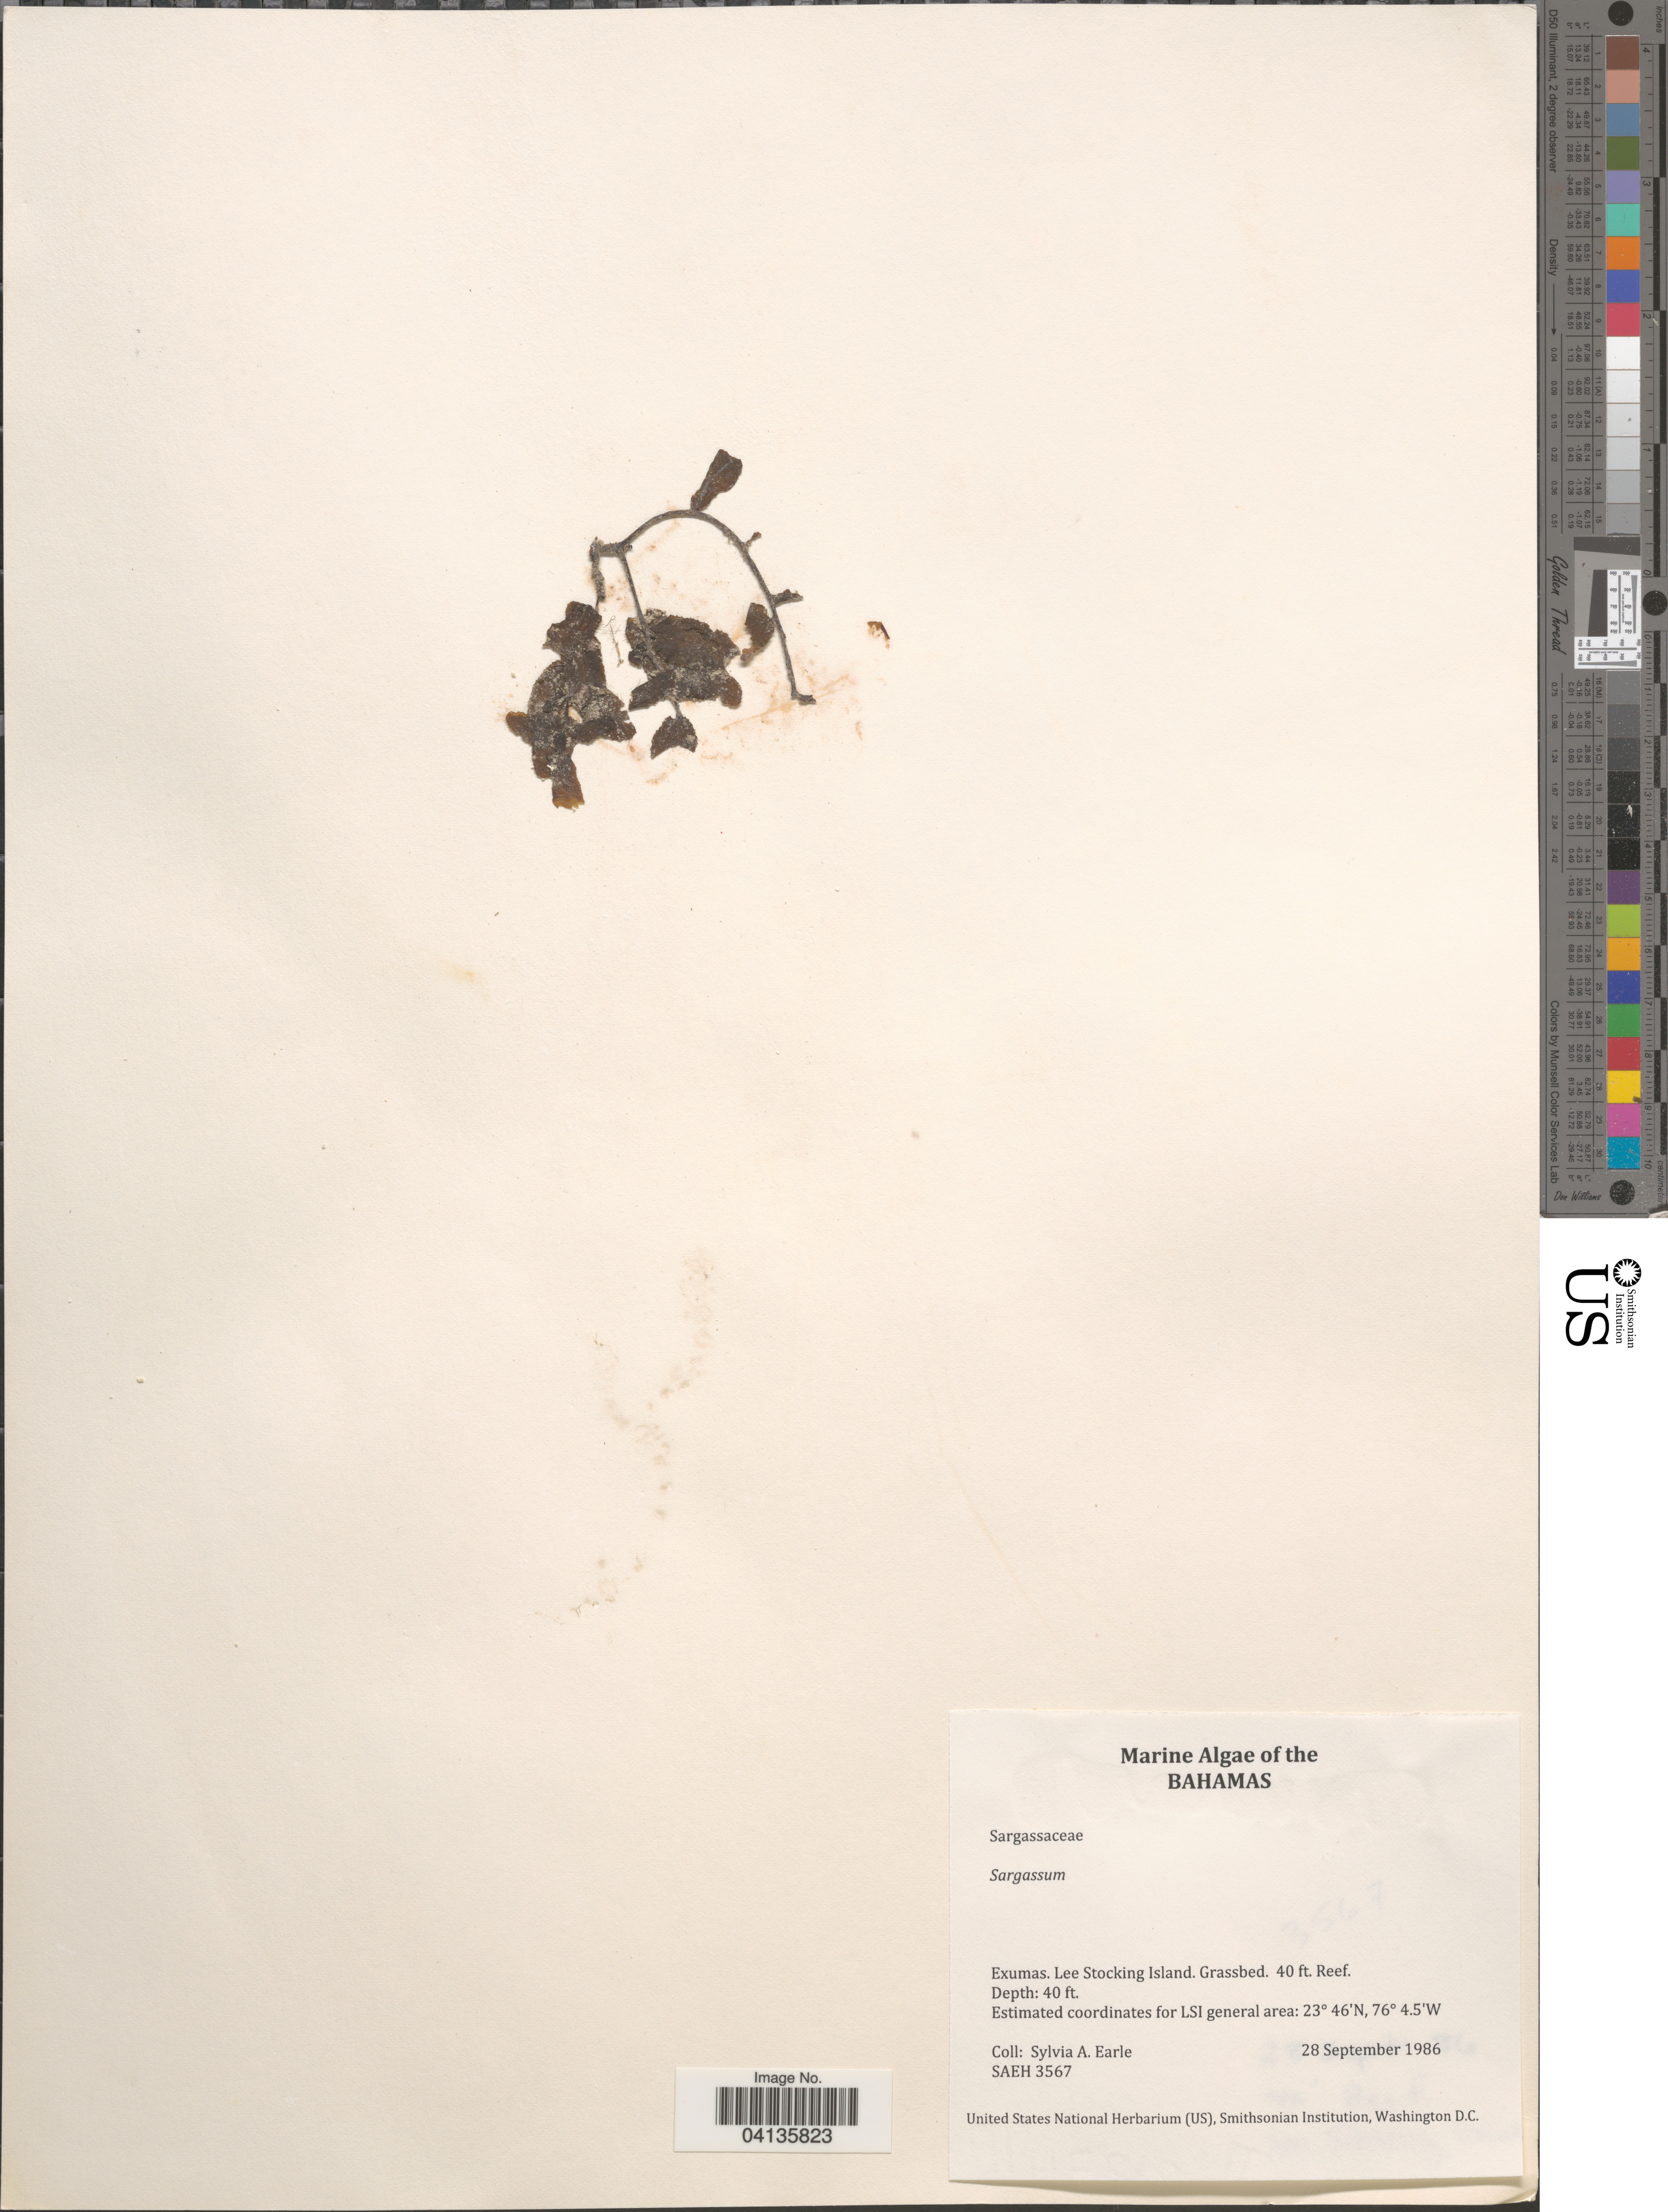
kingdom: Chromista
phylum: Ochrophyta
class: Phaeophyceae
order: Fucales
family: Sargassaceae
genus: Sargassum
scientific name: Sargassum sp.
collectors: S. A. Earle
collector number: SAEH 3567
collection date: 1986-09-28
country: Bahamas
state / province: Exuma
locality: Exumas. Lee Stocking Island.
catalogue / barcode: US 238670